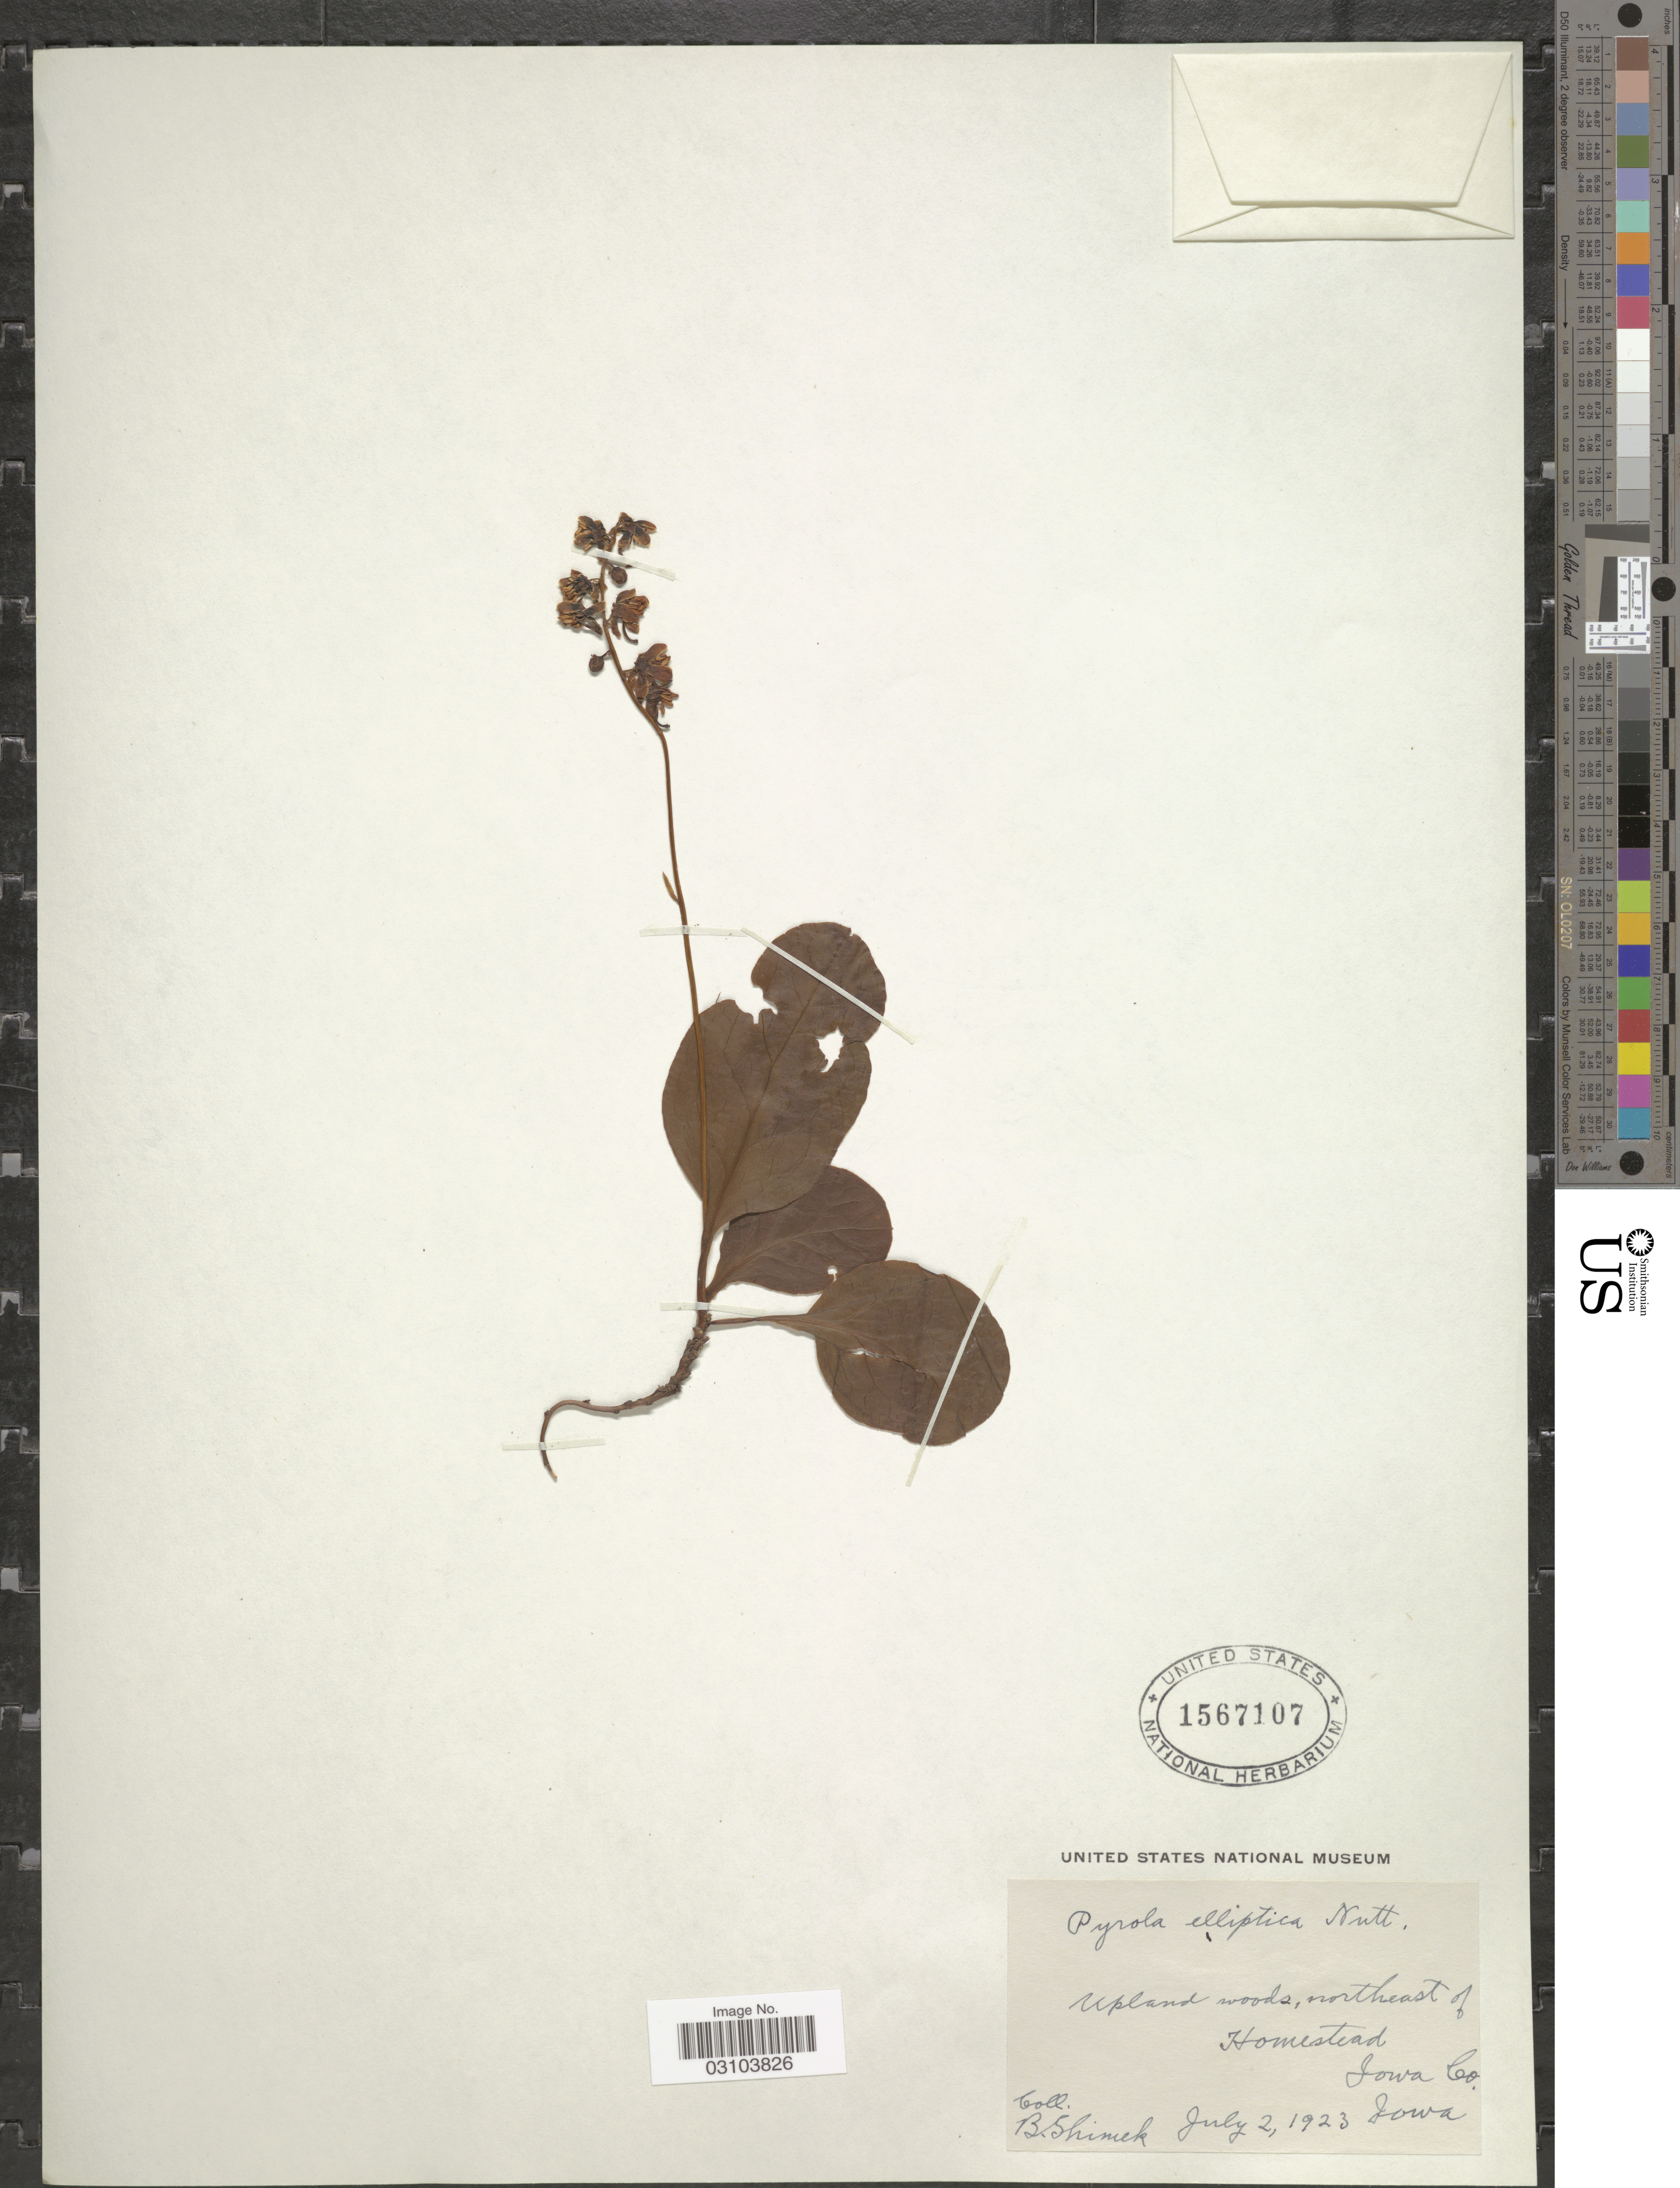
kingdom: Plantae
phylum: Tracheophyta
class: Magnoliopsida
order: Ericales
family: Ericaceae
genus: Pyrola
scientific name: Pyrola elliptica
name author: Nutt.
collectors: B. Shimek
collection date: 1923-07-02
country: United States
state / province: Iowa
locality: Upland woods, northeast of Homestead Iowa Co.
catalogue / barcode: US 1567107